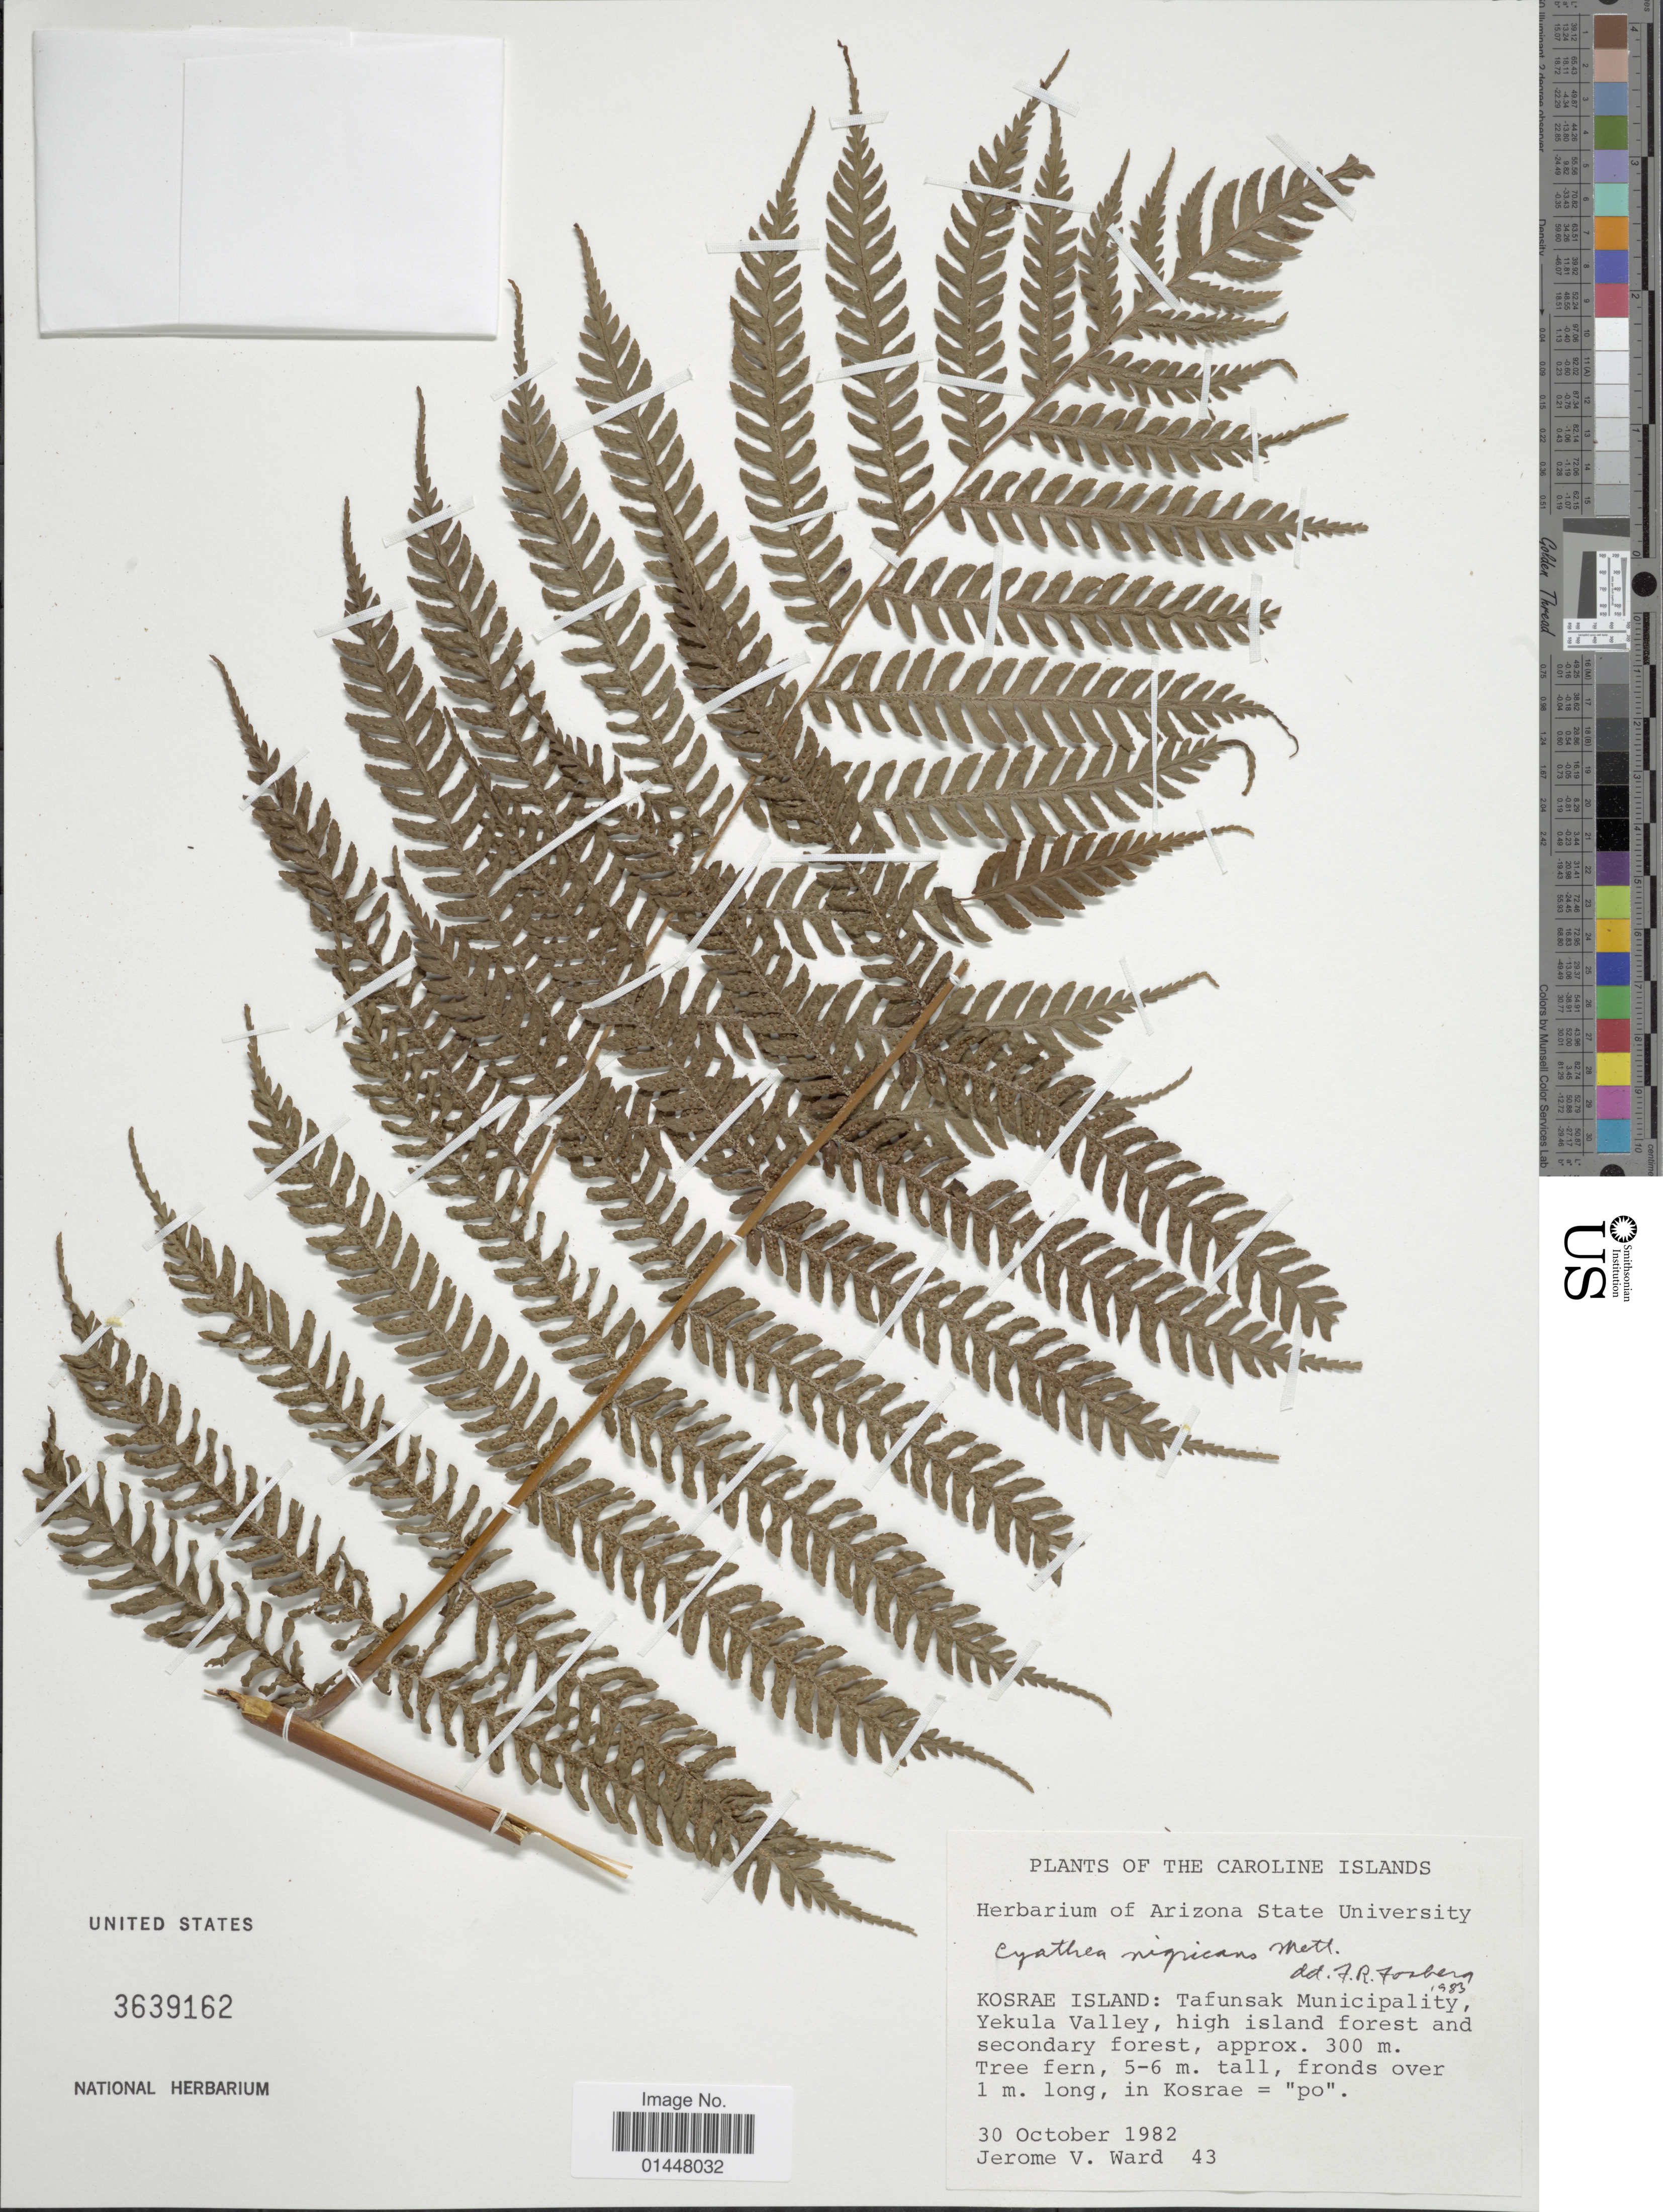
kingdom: Plantae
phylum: Tracheophyta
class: Polypodiopsida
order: Cyatheales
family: Cyatheaceae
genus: Sphaeropteris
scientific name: Sphaeropteris nigricans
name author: (Mett.) R.M. Tryon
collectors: J. V. Ward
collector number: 43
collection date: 1982-10-30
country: Micronesia, Federated States of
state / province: Kosrae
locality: The Caroline Islands, Kosrae islands: Tafunsak Municipality, Yekula Valley, High island forest and secondary forest.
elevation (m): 300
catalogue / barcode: US 3639162